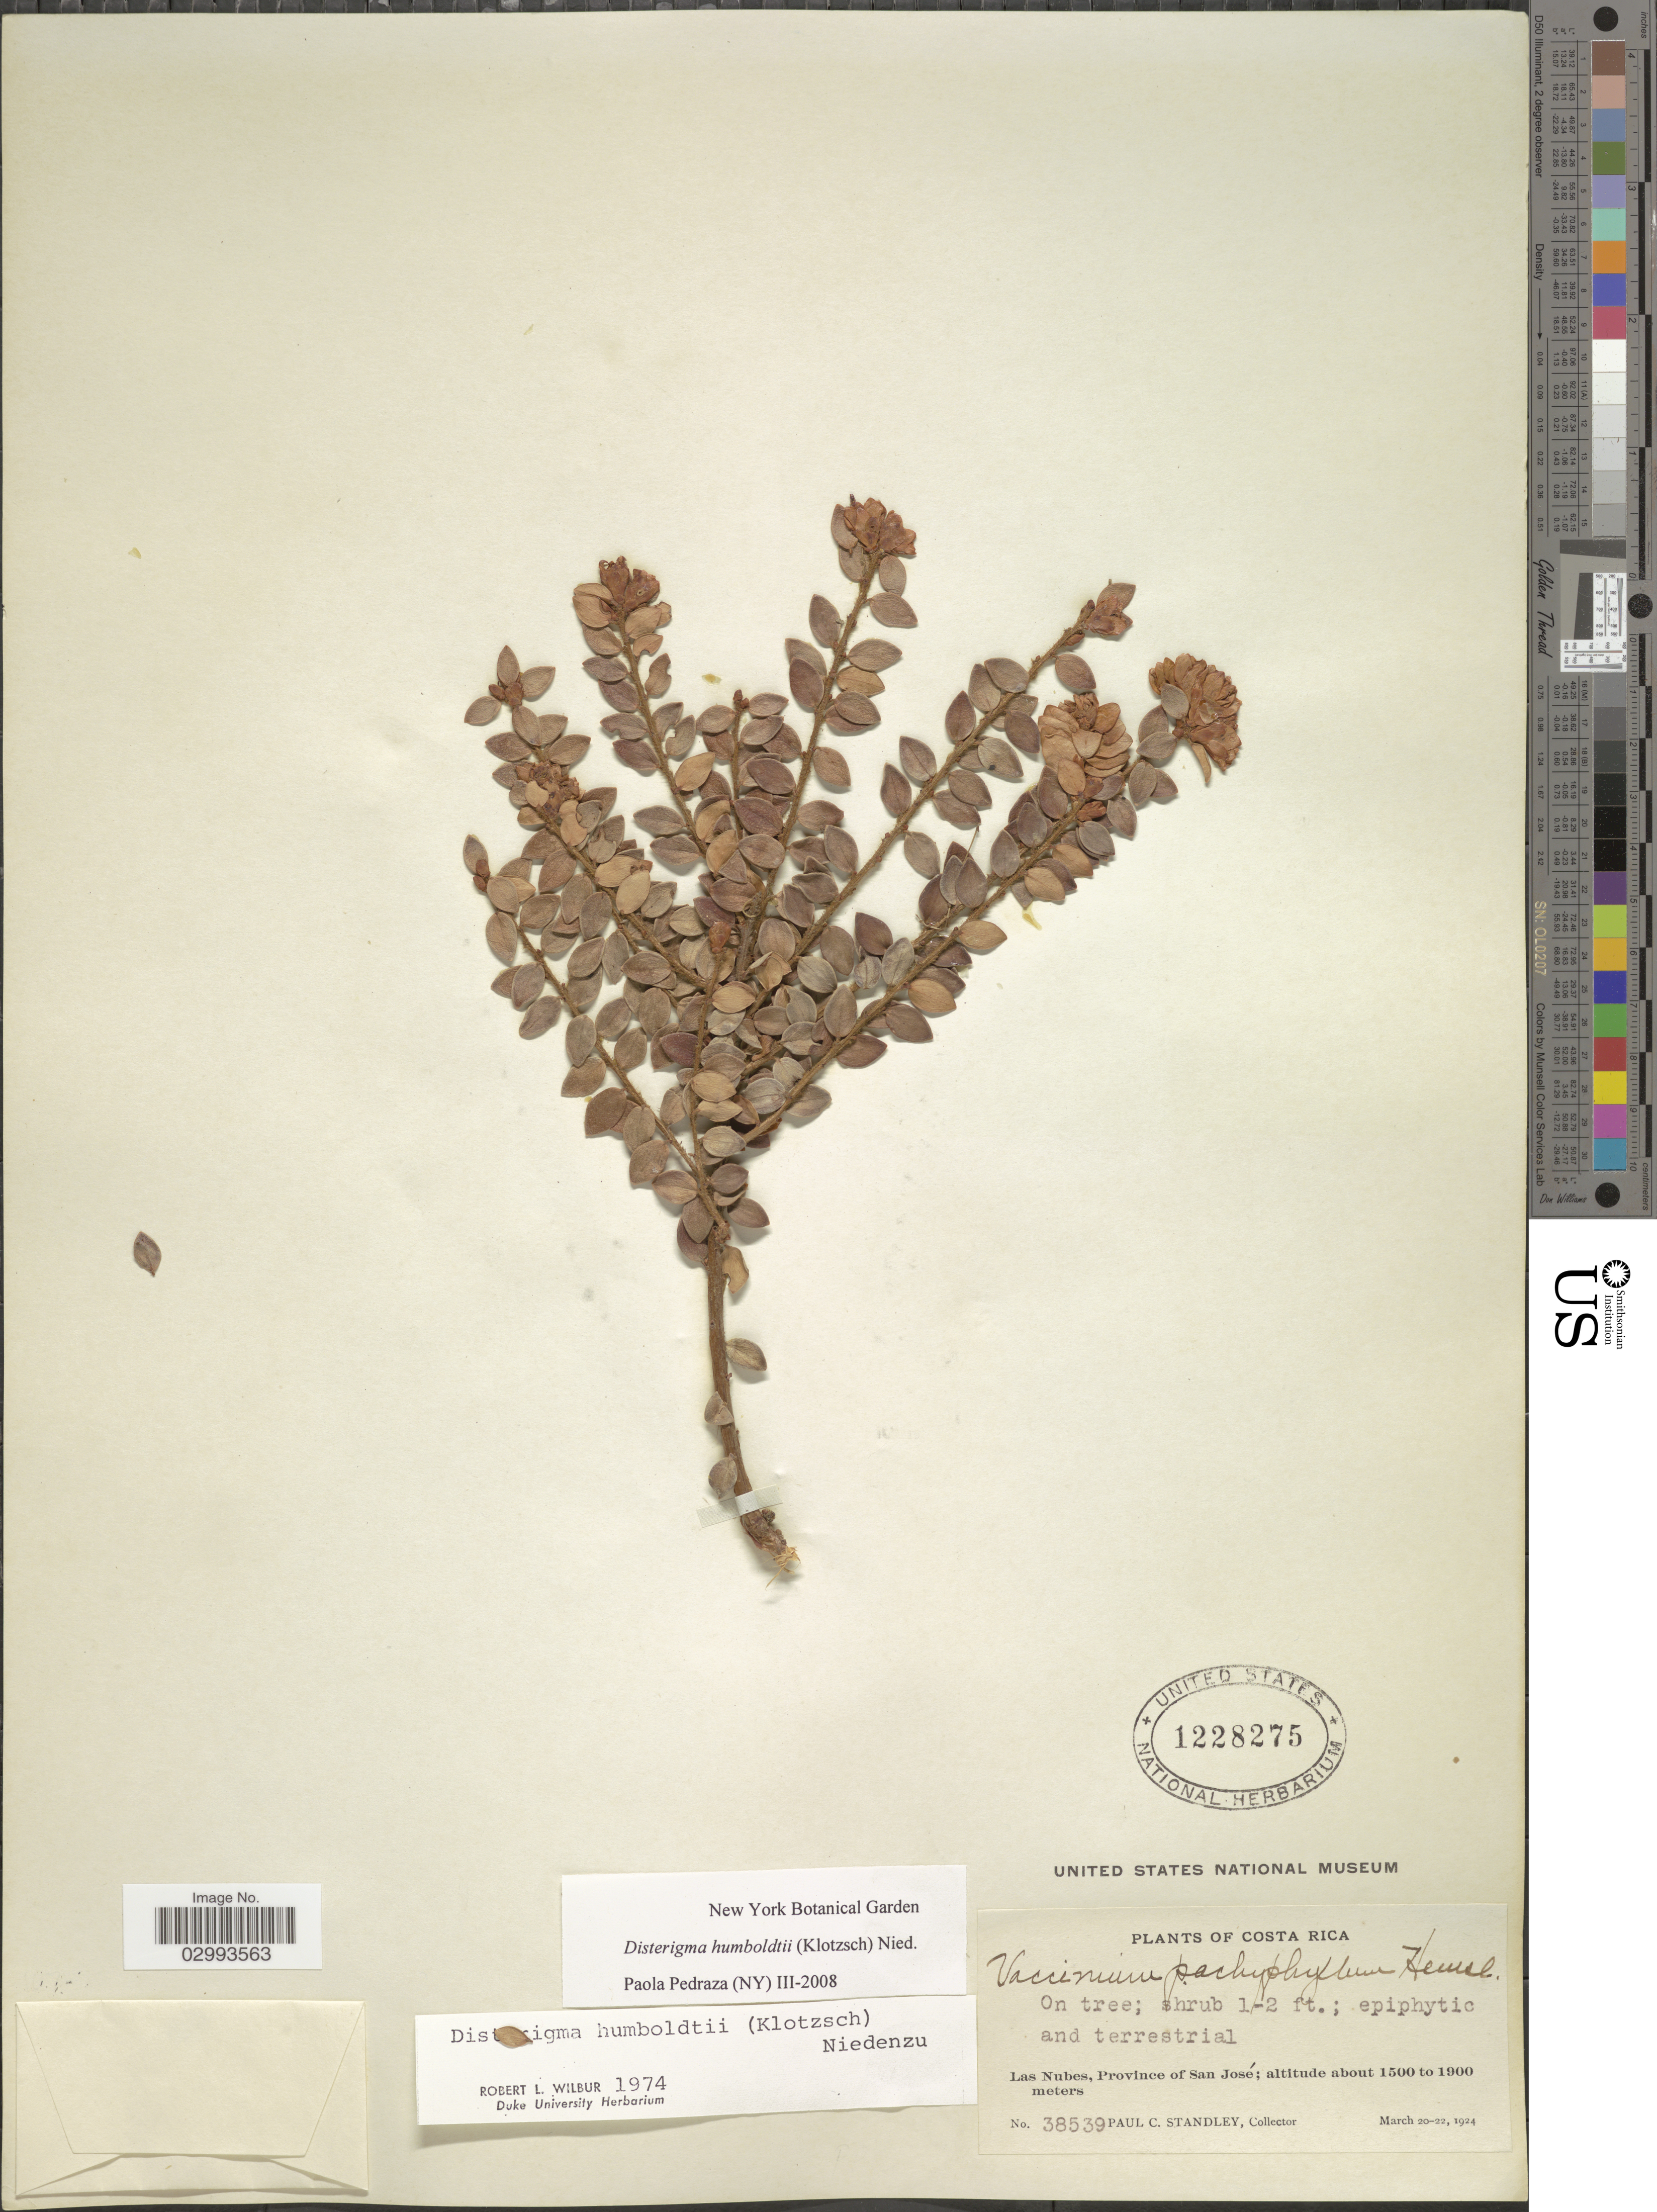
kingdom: Plantae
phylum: Tracheophyta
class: Magnoliopsida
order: Ericales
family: Ericaceae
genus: Disterigma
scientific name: Disterigma humboldtii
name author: (Klotzsch) Nied.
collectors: P. C. Standley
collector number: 38539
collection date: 1924-03-20/1924-03-22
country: Costa Rica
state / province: San José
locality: Las Nubes.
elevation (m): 1500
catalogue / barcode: US 1228275